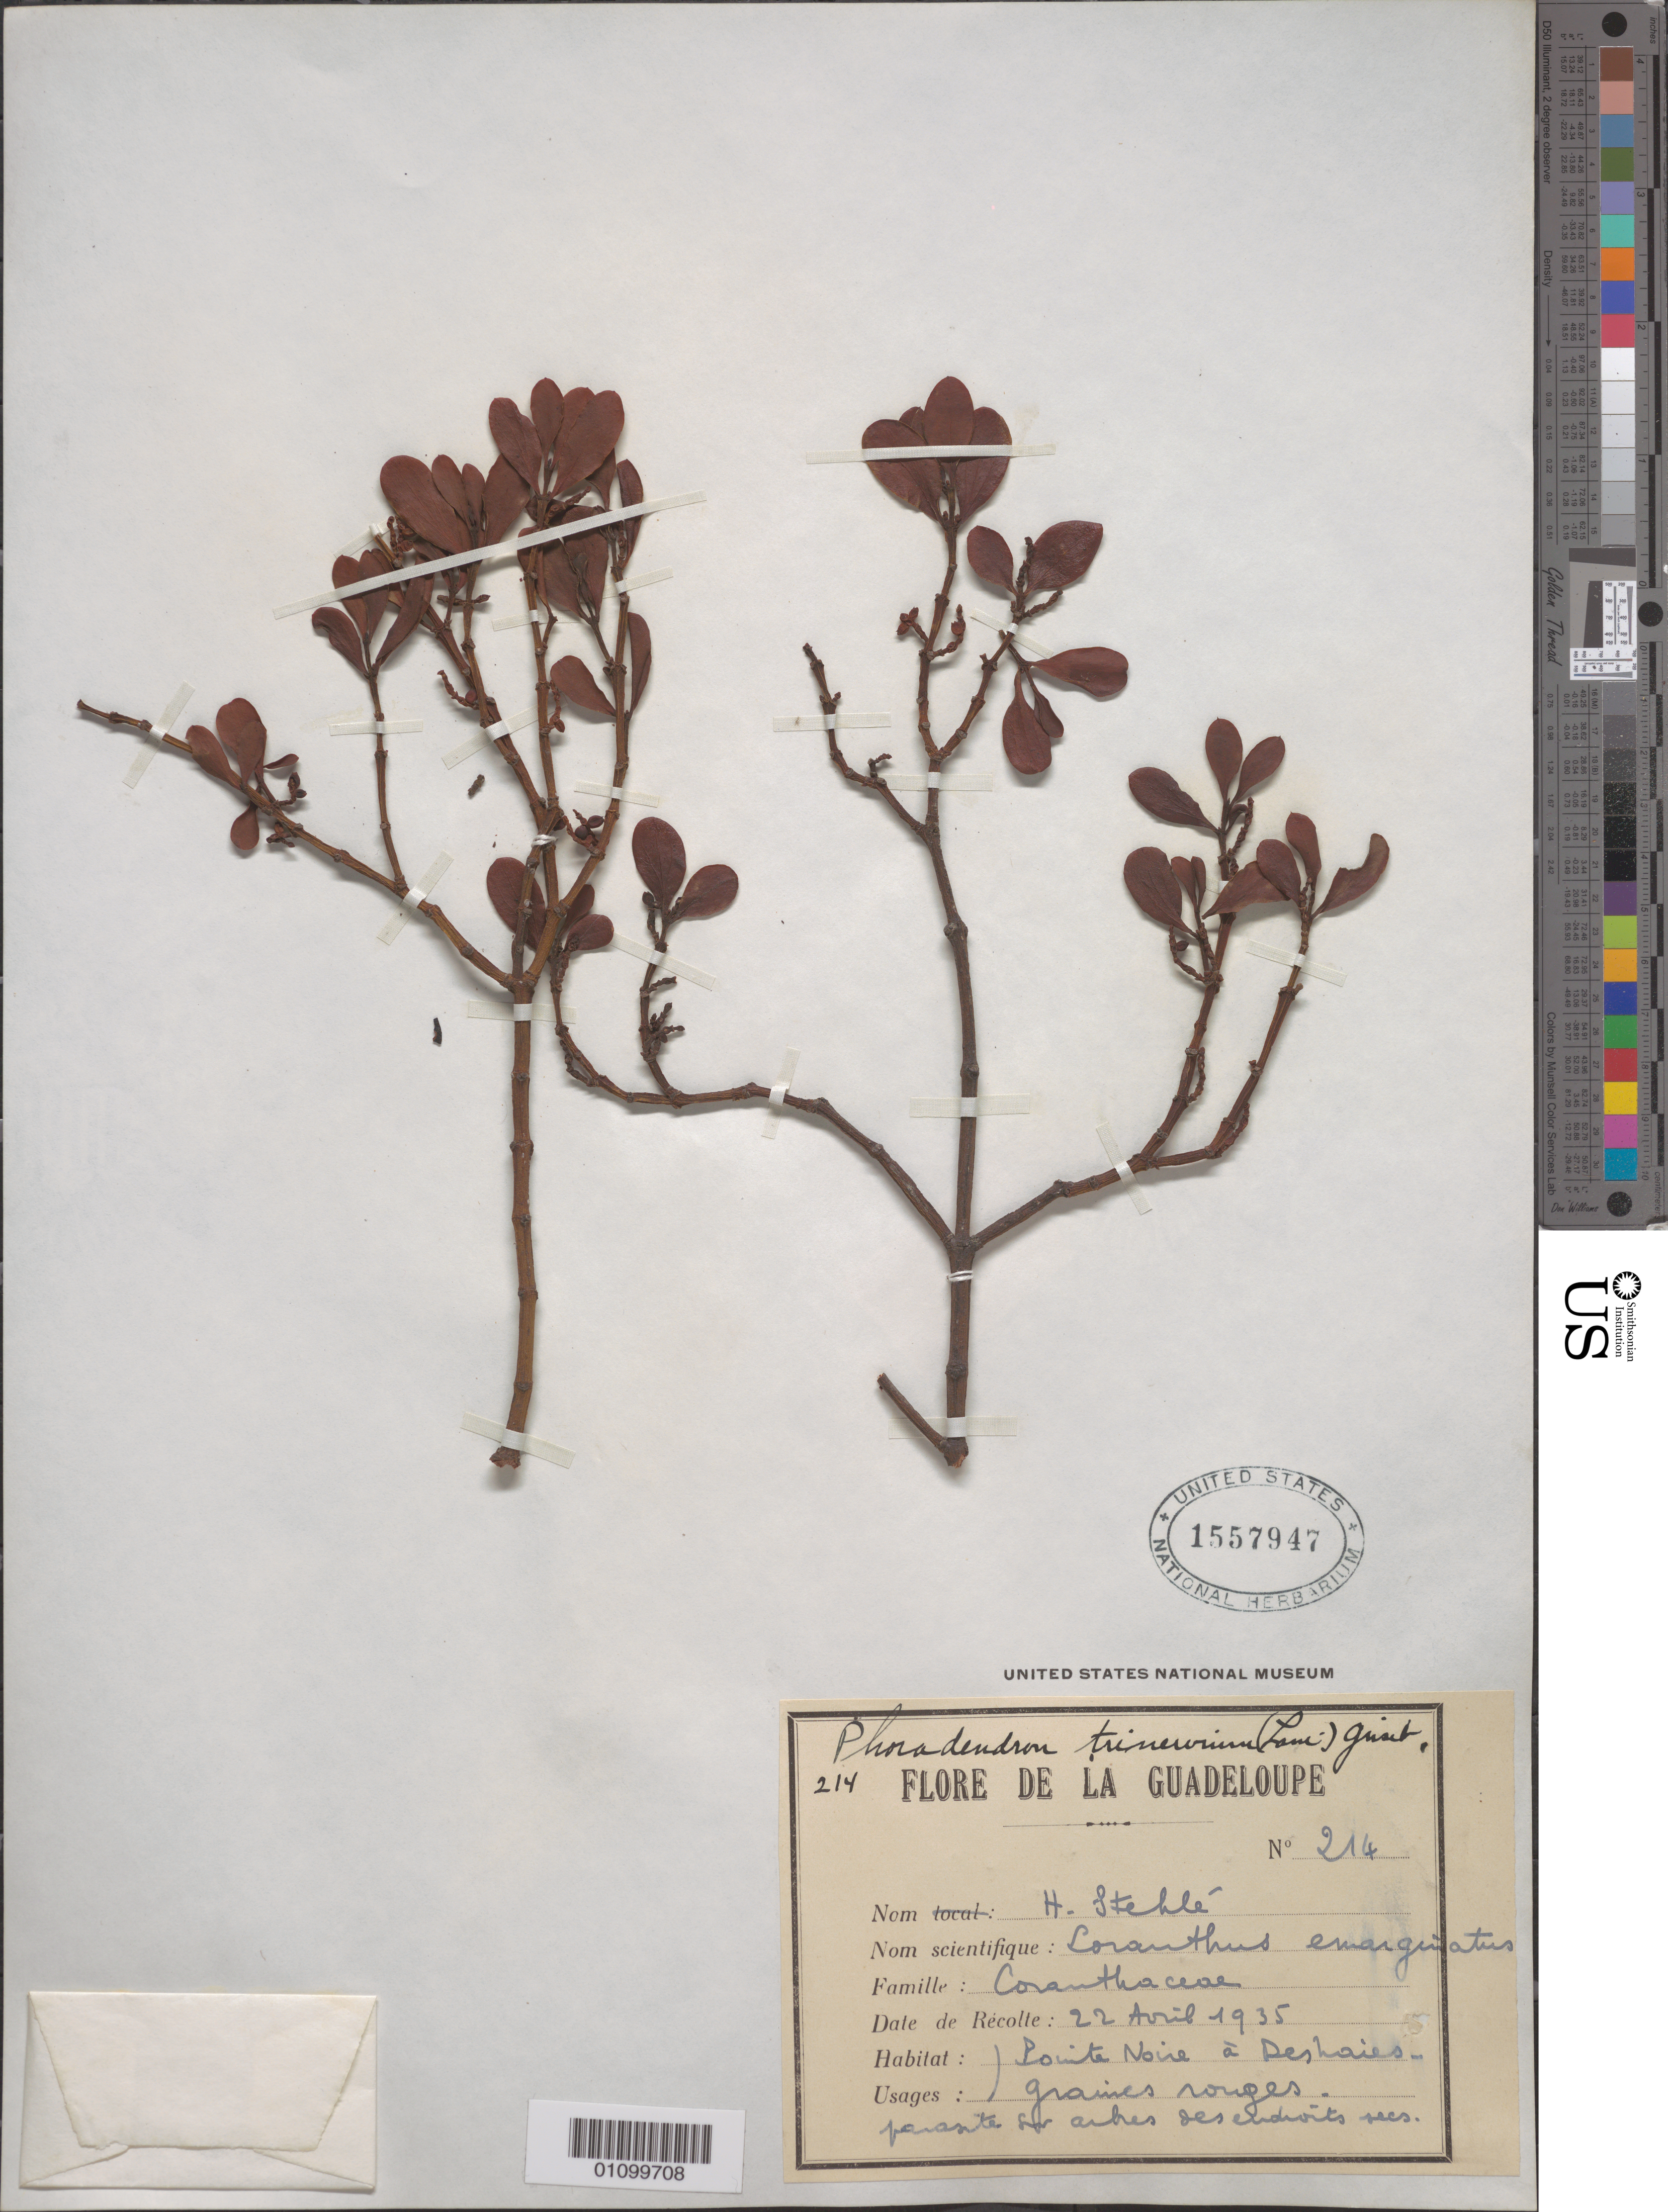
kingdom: Plantae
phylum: Tracheophyta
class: Magnoliopsida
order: Santalales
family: Viscaceae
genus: Phoradendron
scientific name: Phoradendron trinervium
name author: (Lam.) Griseb.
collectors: H. Stehlé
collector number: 214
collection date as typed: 21 Apr 1935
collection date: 1935-04-21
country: Guadeloupe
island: Basse Terre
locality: Points Noire a Deshaies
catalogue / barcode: US 1557947